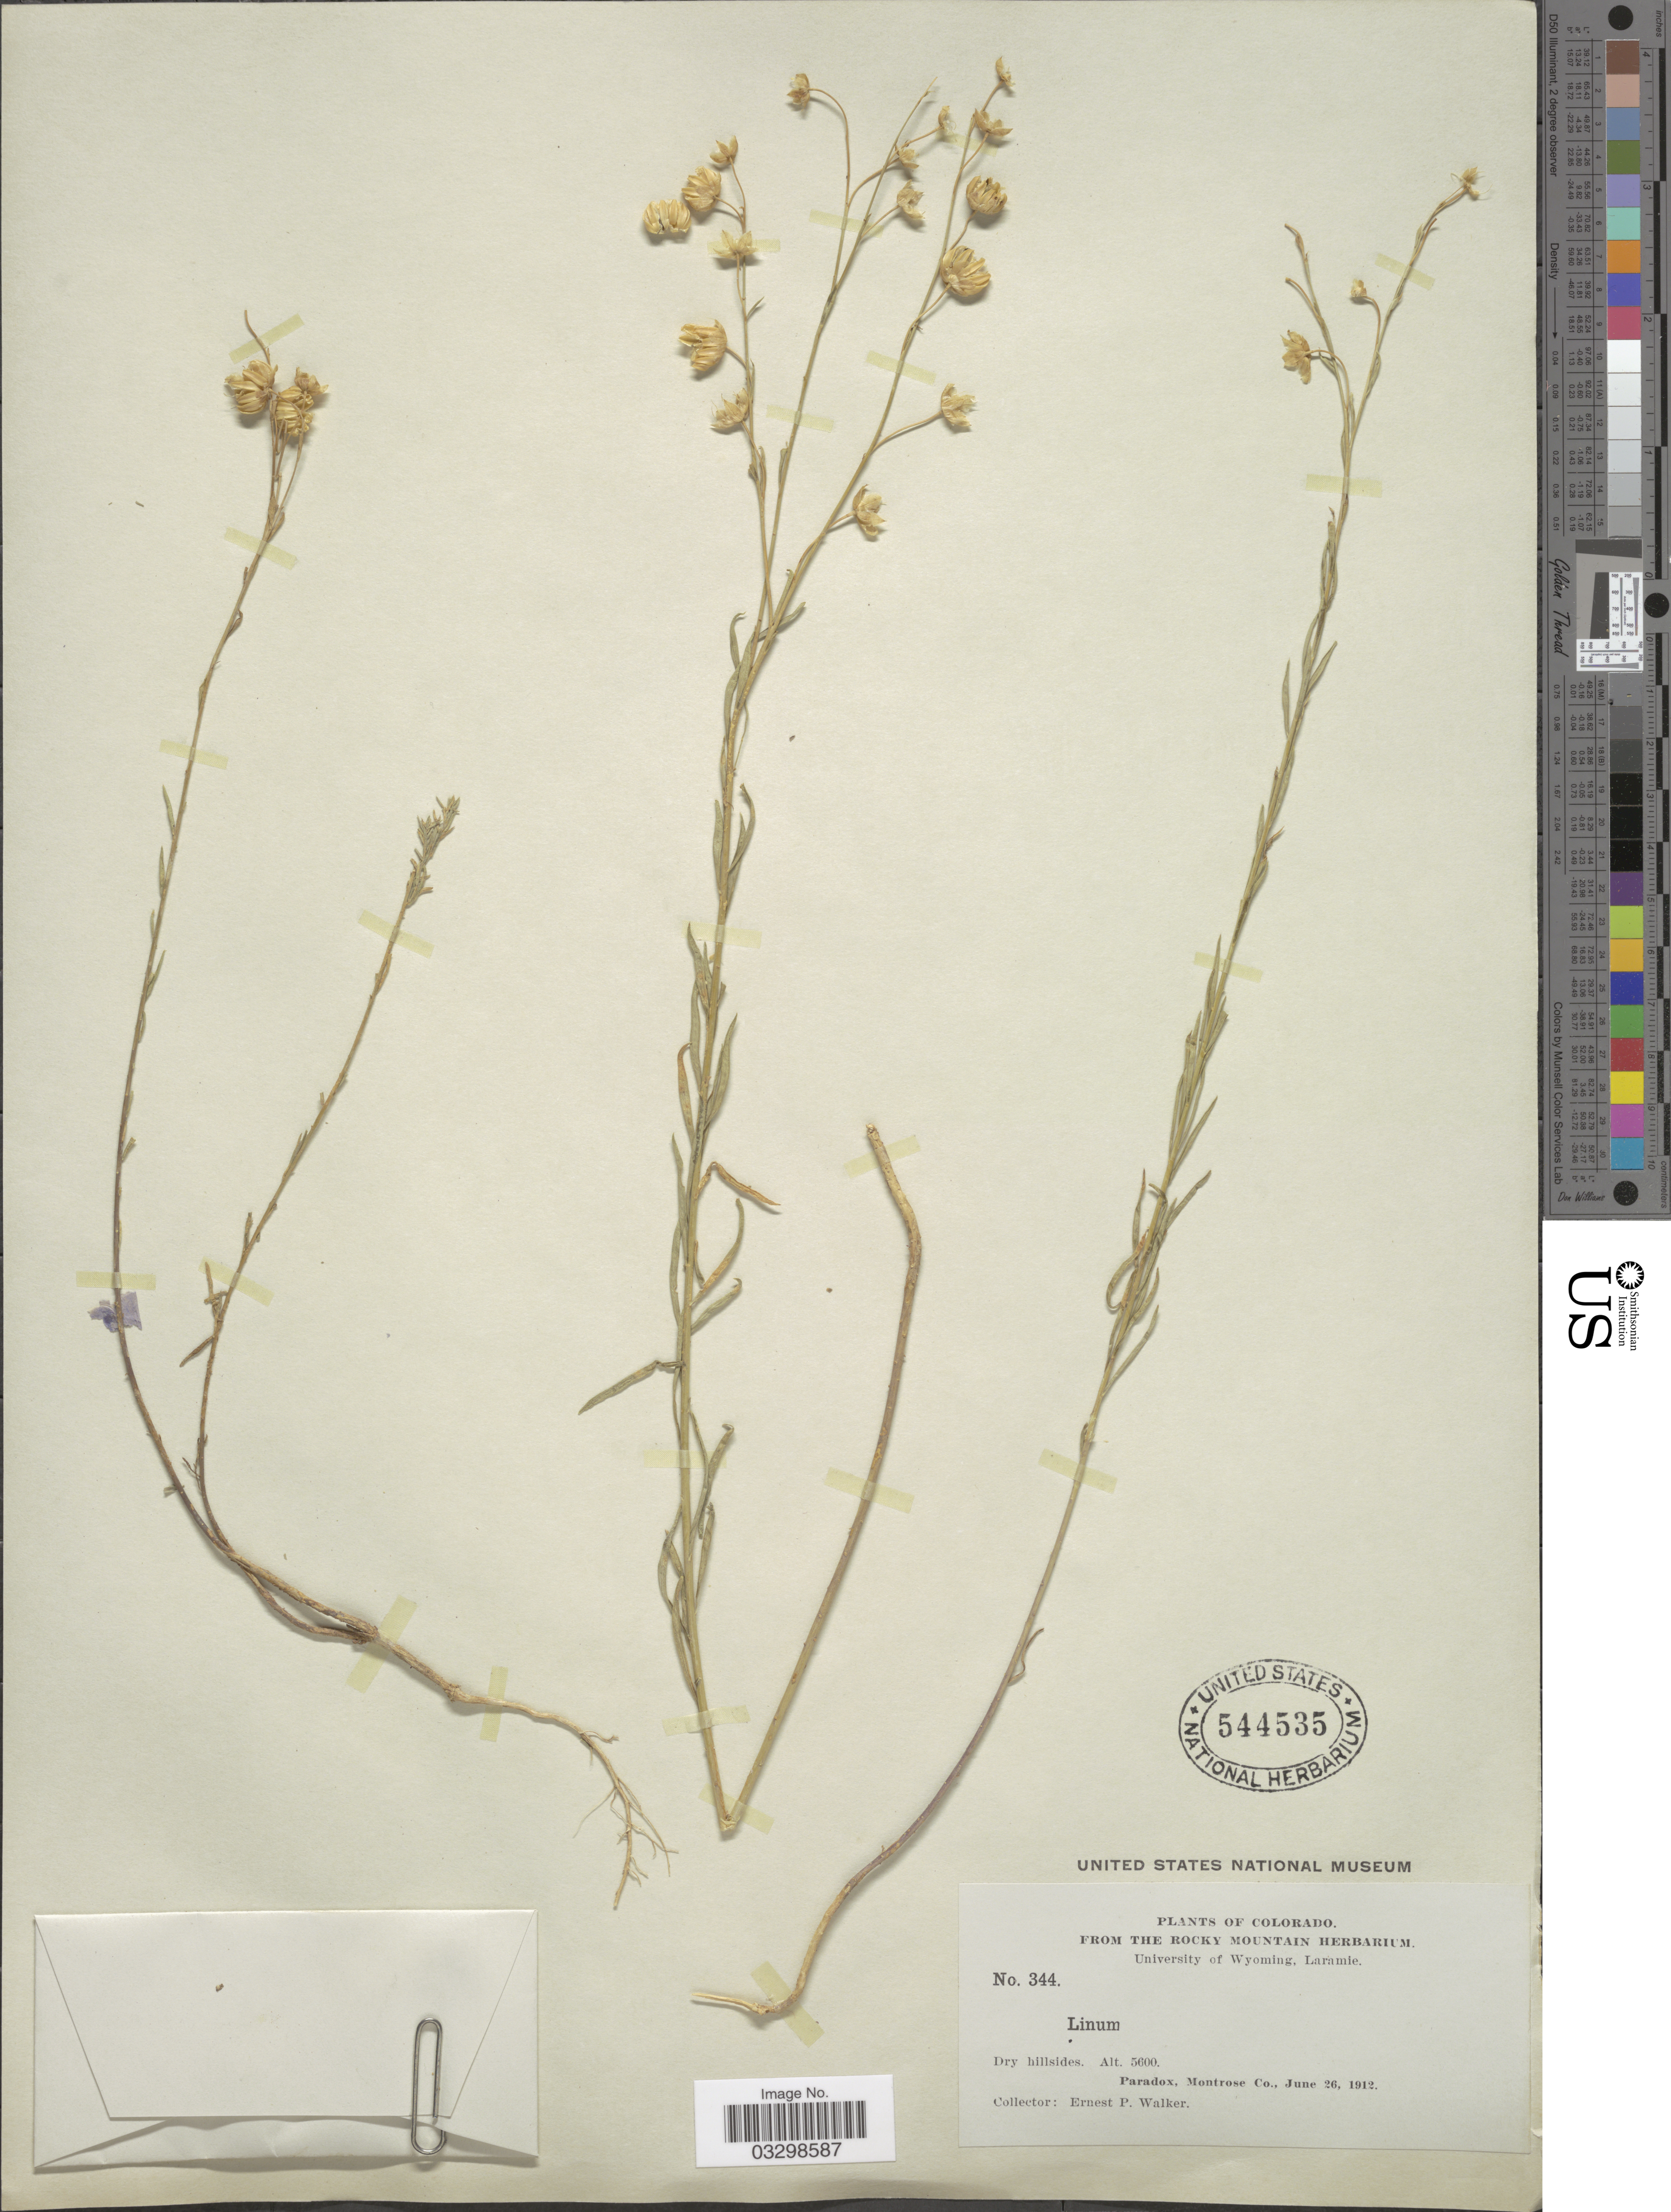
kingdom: Plantae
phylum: Tracheophyta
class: Magnoliopsida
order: Malpighiales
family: Linaceae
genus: Linum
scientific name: Linum lewisii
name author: Pursh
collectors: E. P. Walker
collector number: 344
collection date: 1912-06-26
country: United States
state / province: Colorado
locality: Paradox, Montrose Co.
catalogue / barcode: US 544535